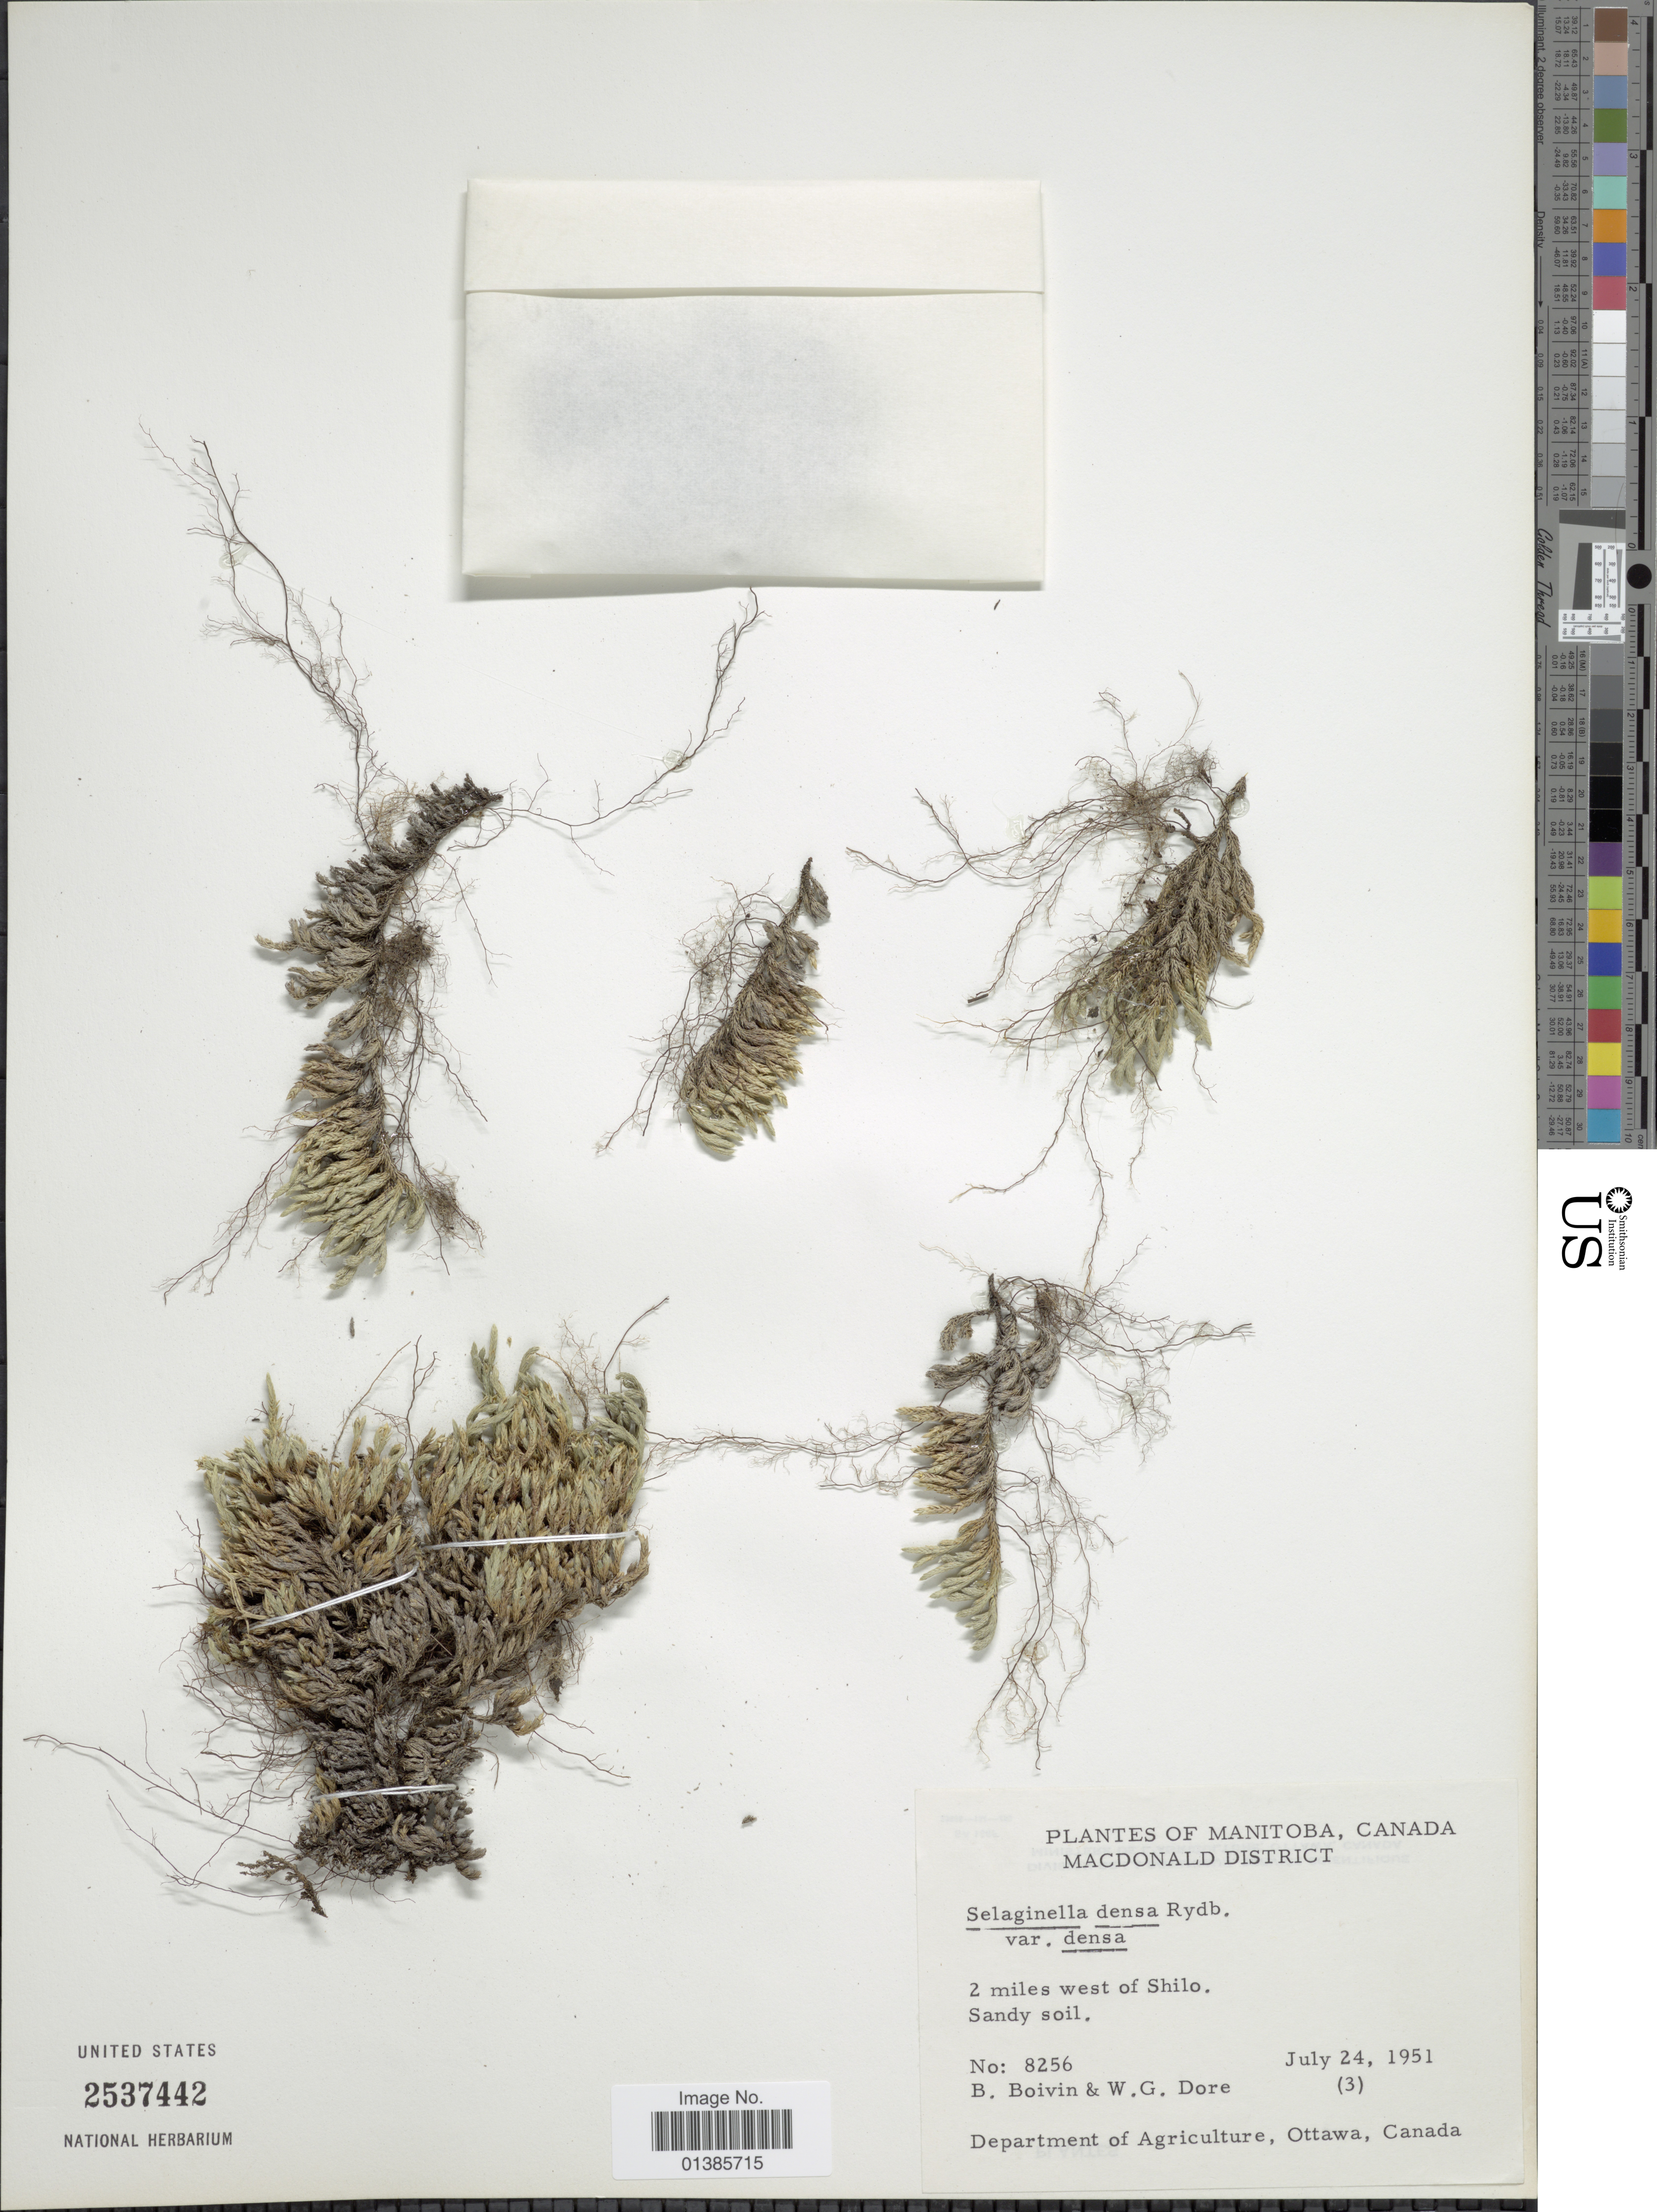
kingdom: Plantae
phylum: Tracheophyta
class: Lycopodiopsida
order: Selaginellales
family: Selaginellaceae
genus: Selaginella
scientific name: Selaginella densa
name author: Rydb.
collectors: J. R. B. Boivin & W. Dore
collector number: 8256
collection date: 1951-07-24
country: Canada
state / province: Manitoba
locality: Macdonald District. 2 miles west of Shilo.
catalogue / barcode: US 2537442